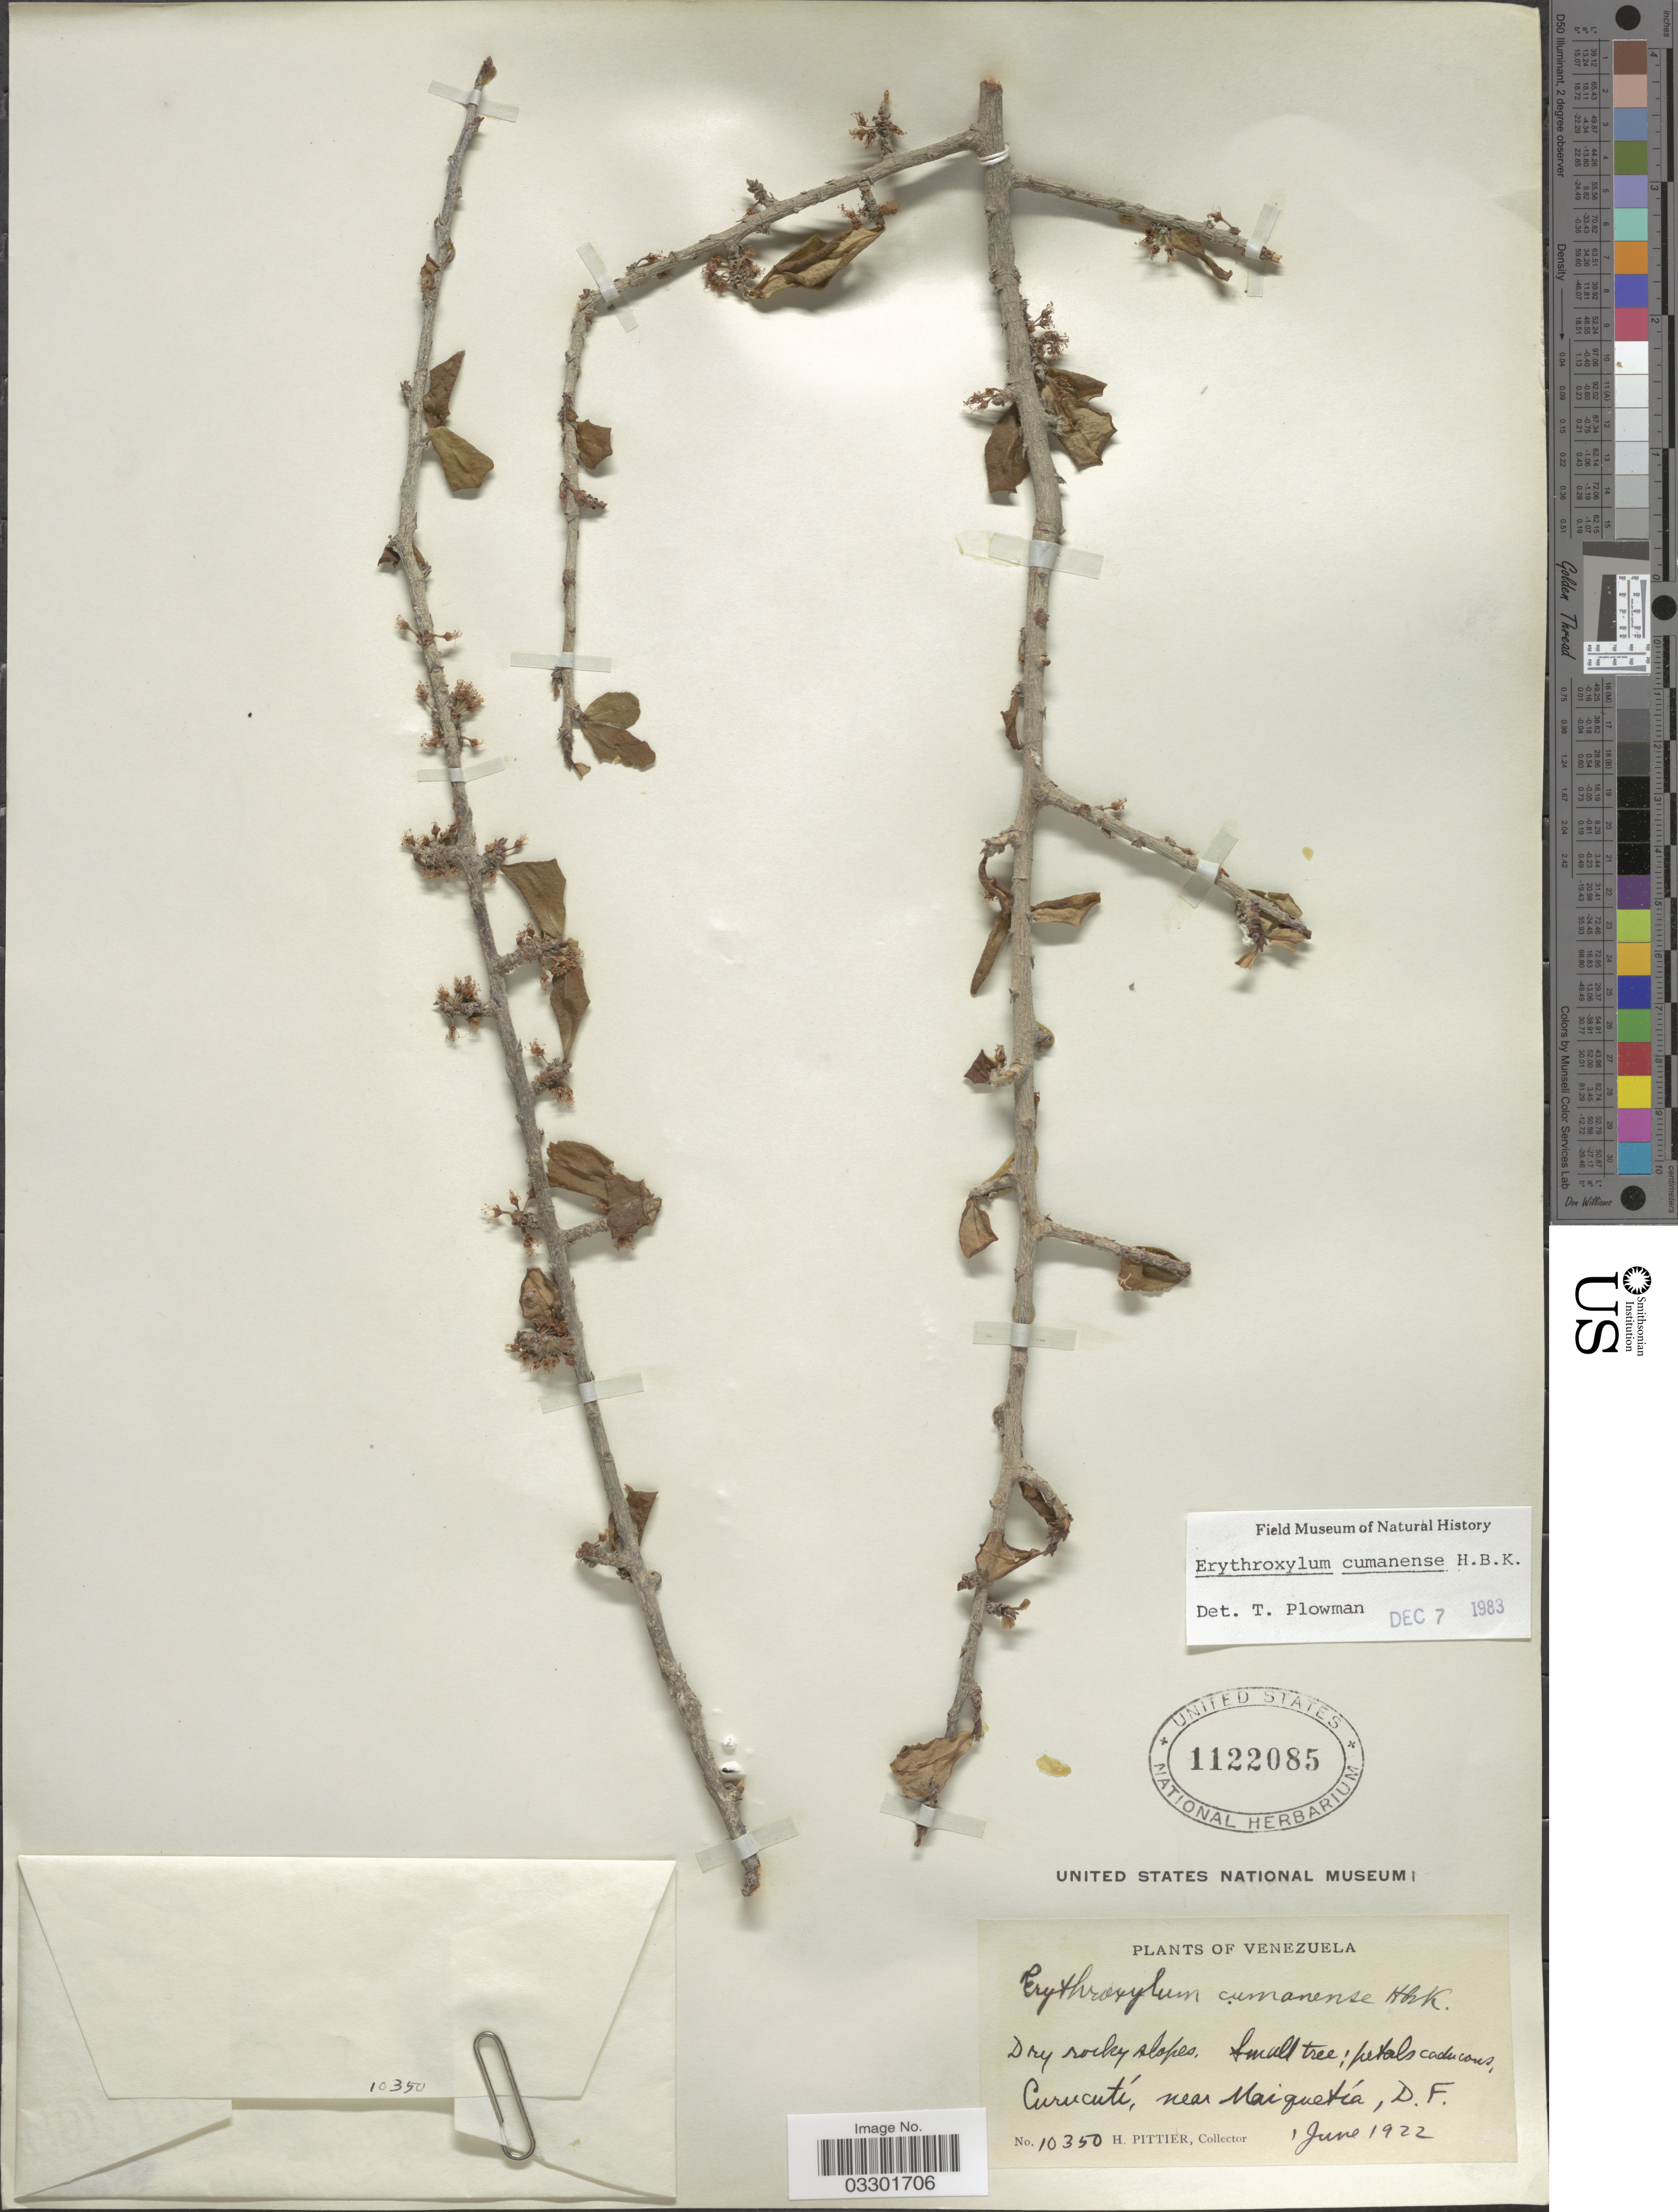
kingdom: Plantae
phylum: Tracheophyta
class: Magnoliopsida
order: Malpighiales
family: Erythroxylaceae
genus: Erythroxylum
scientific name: Erythroxylum cumanense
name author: Kunth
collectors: H. F. Pittier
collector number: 10350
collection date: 1922-06-01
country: Venezuela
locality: Curucutí, near Maiquetía, D. F.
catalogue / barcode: US 1122085